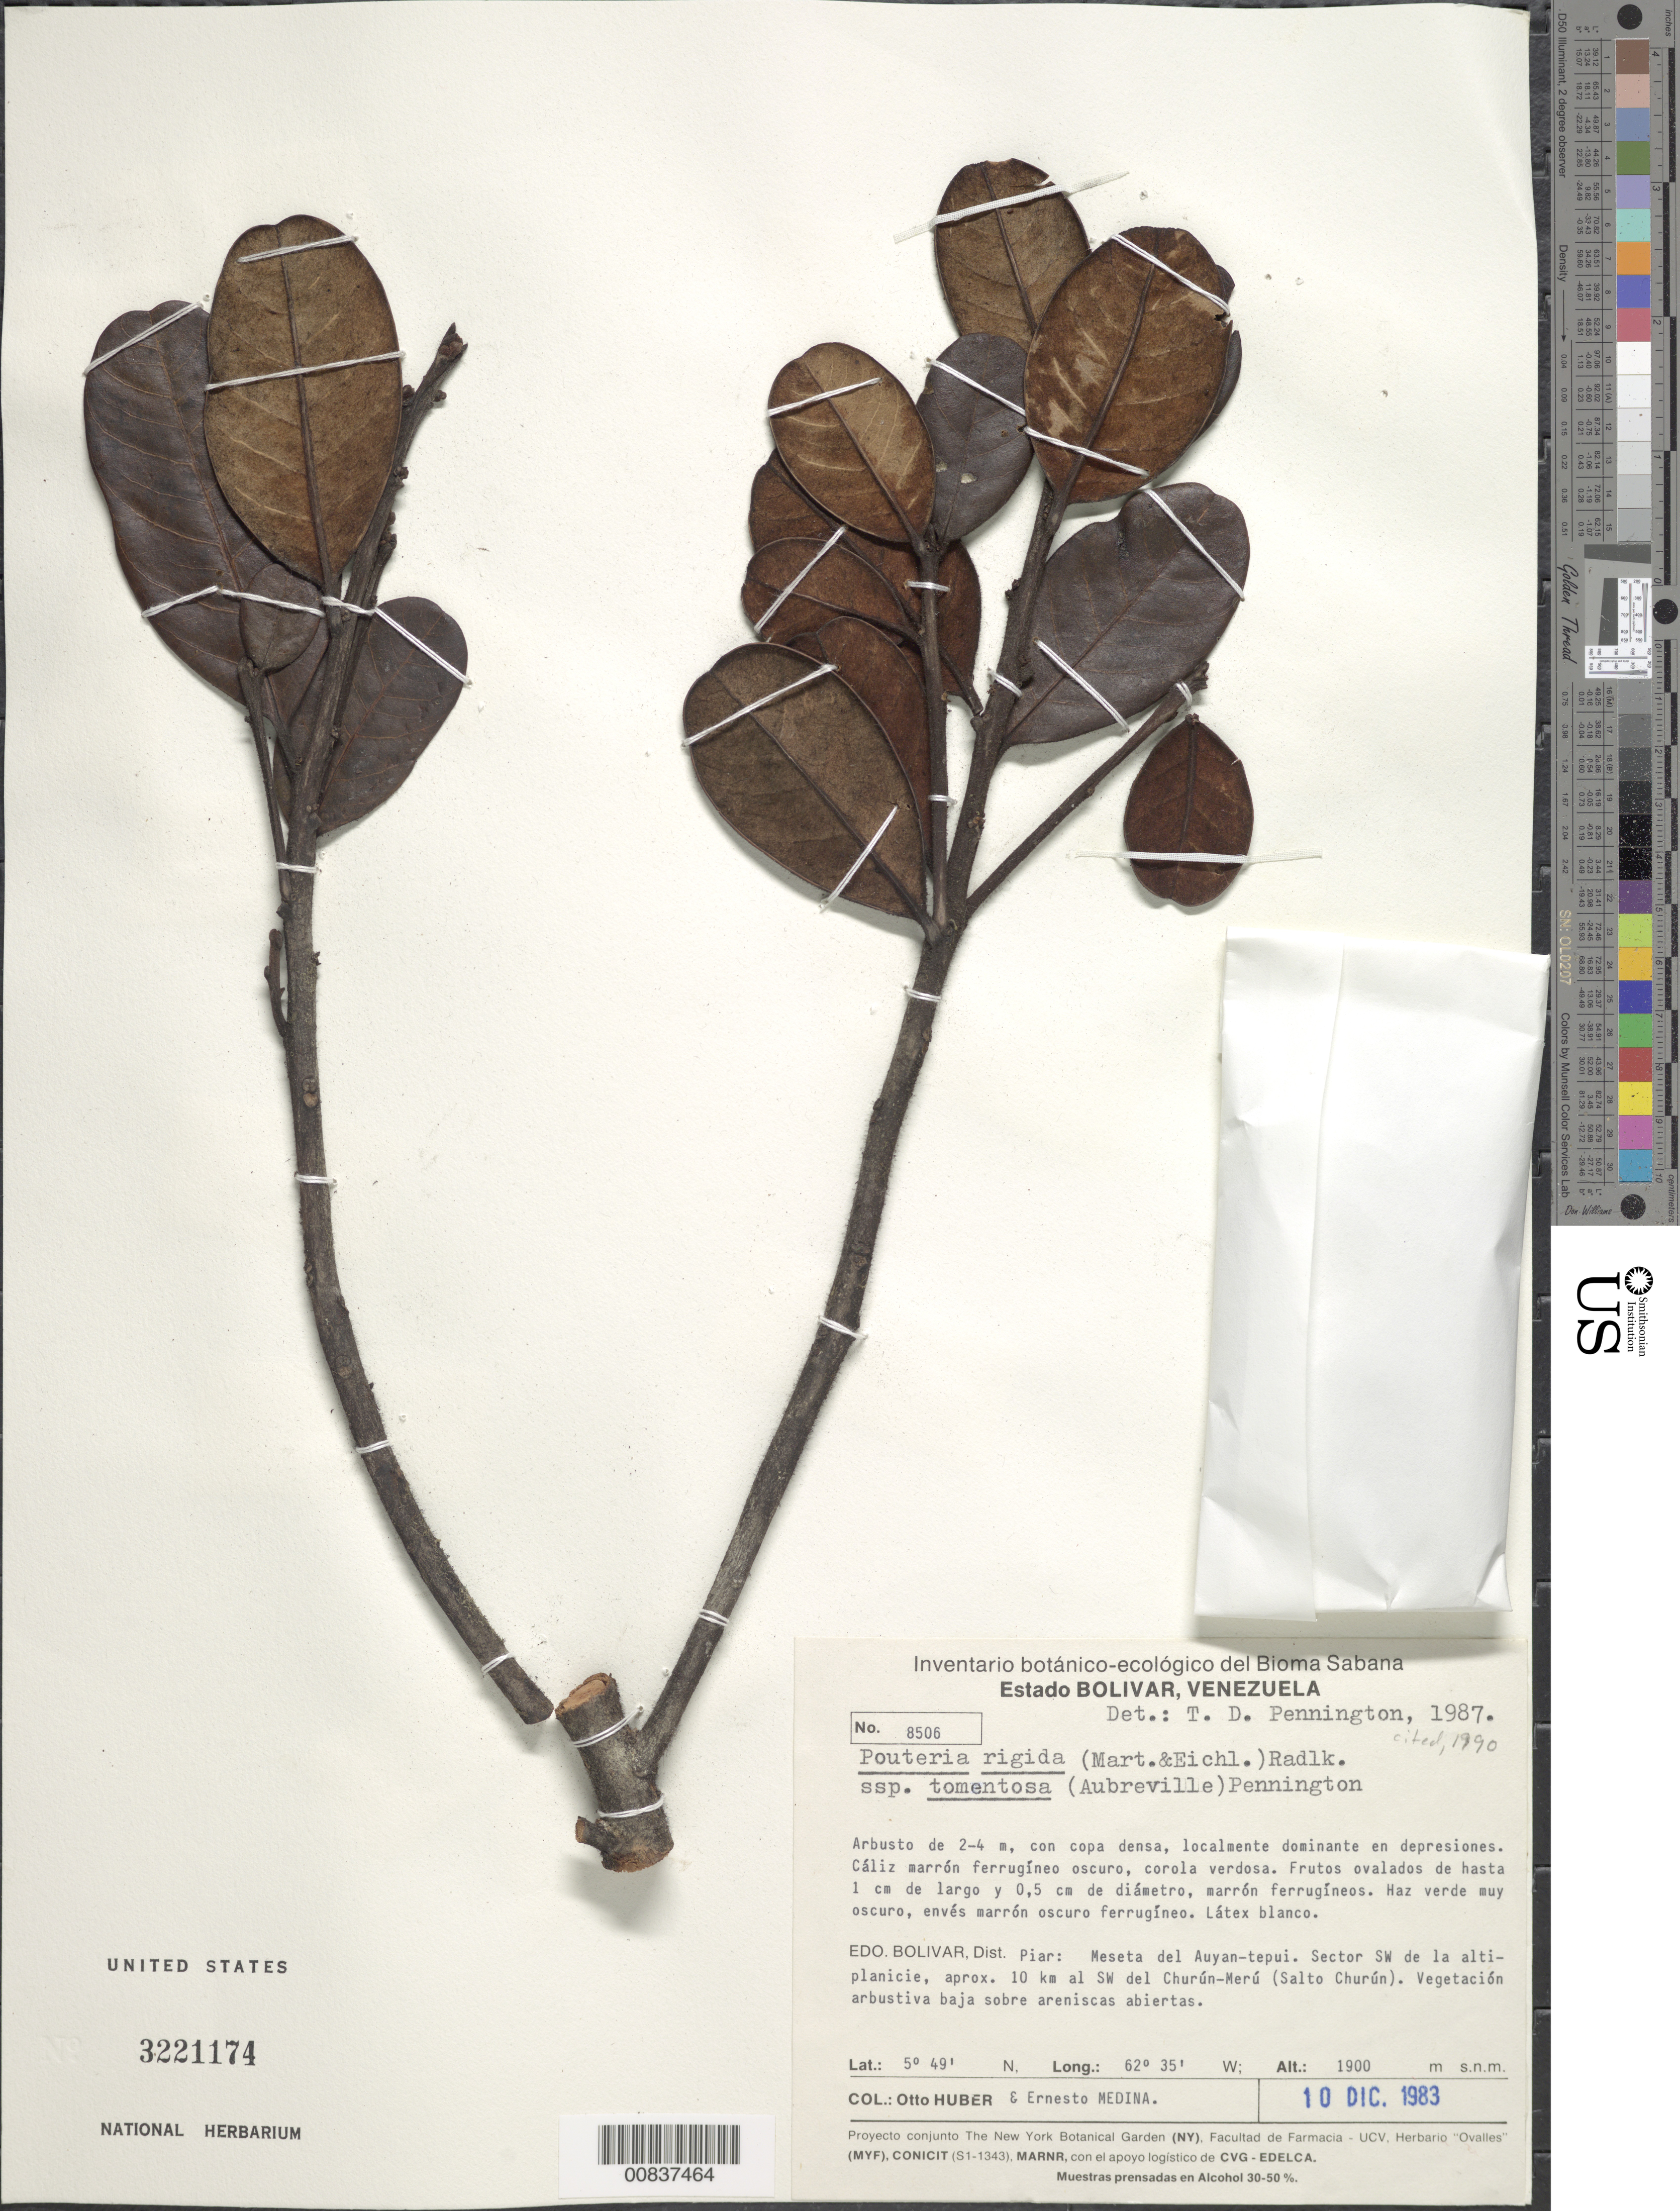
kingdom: Plantae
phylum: Tracheophyta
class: Magnoliopsida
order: Ericales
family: Sapotaceae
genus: Pouteria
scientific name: Pouteria rigida subsp. tomentosa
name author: (Aubrév.) T.D. Penn.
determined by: Pennington, T. D., (K)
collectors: O. Huber & E. Medina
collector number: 8506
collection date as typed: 10-Dec-83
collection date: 1983-12-10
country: Venezuela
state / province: Bolívar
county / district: Piar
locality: Auyan-tepuí, sect. SW, 10 km SW del Churún-merú (Salto Churún)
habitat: Vegetación arbustiva baja sobre areniscas abiertas; en depresiones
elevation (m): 1900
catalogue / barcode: US 3221174